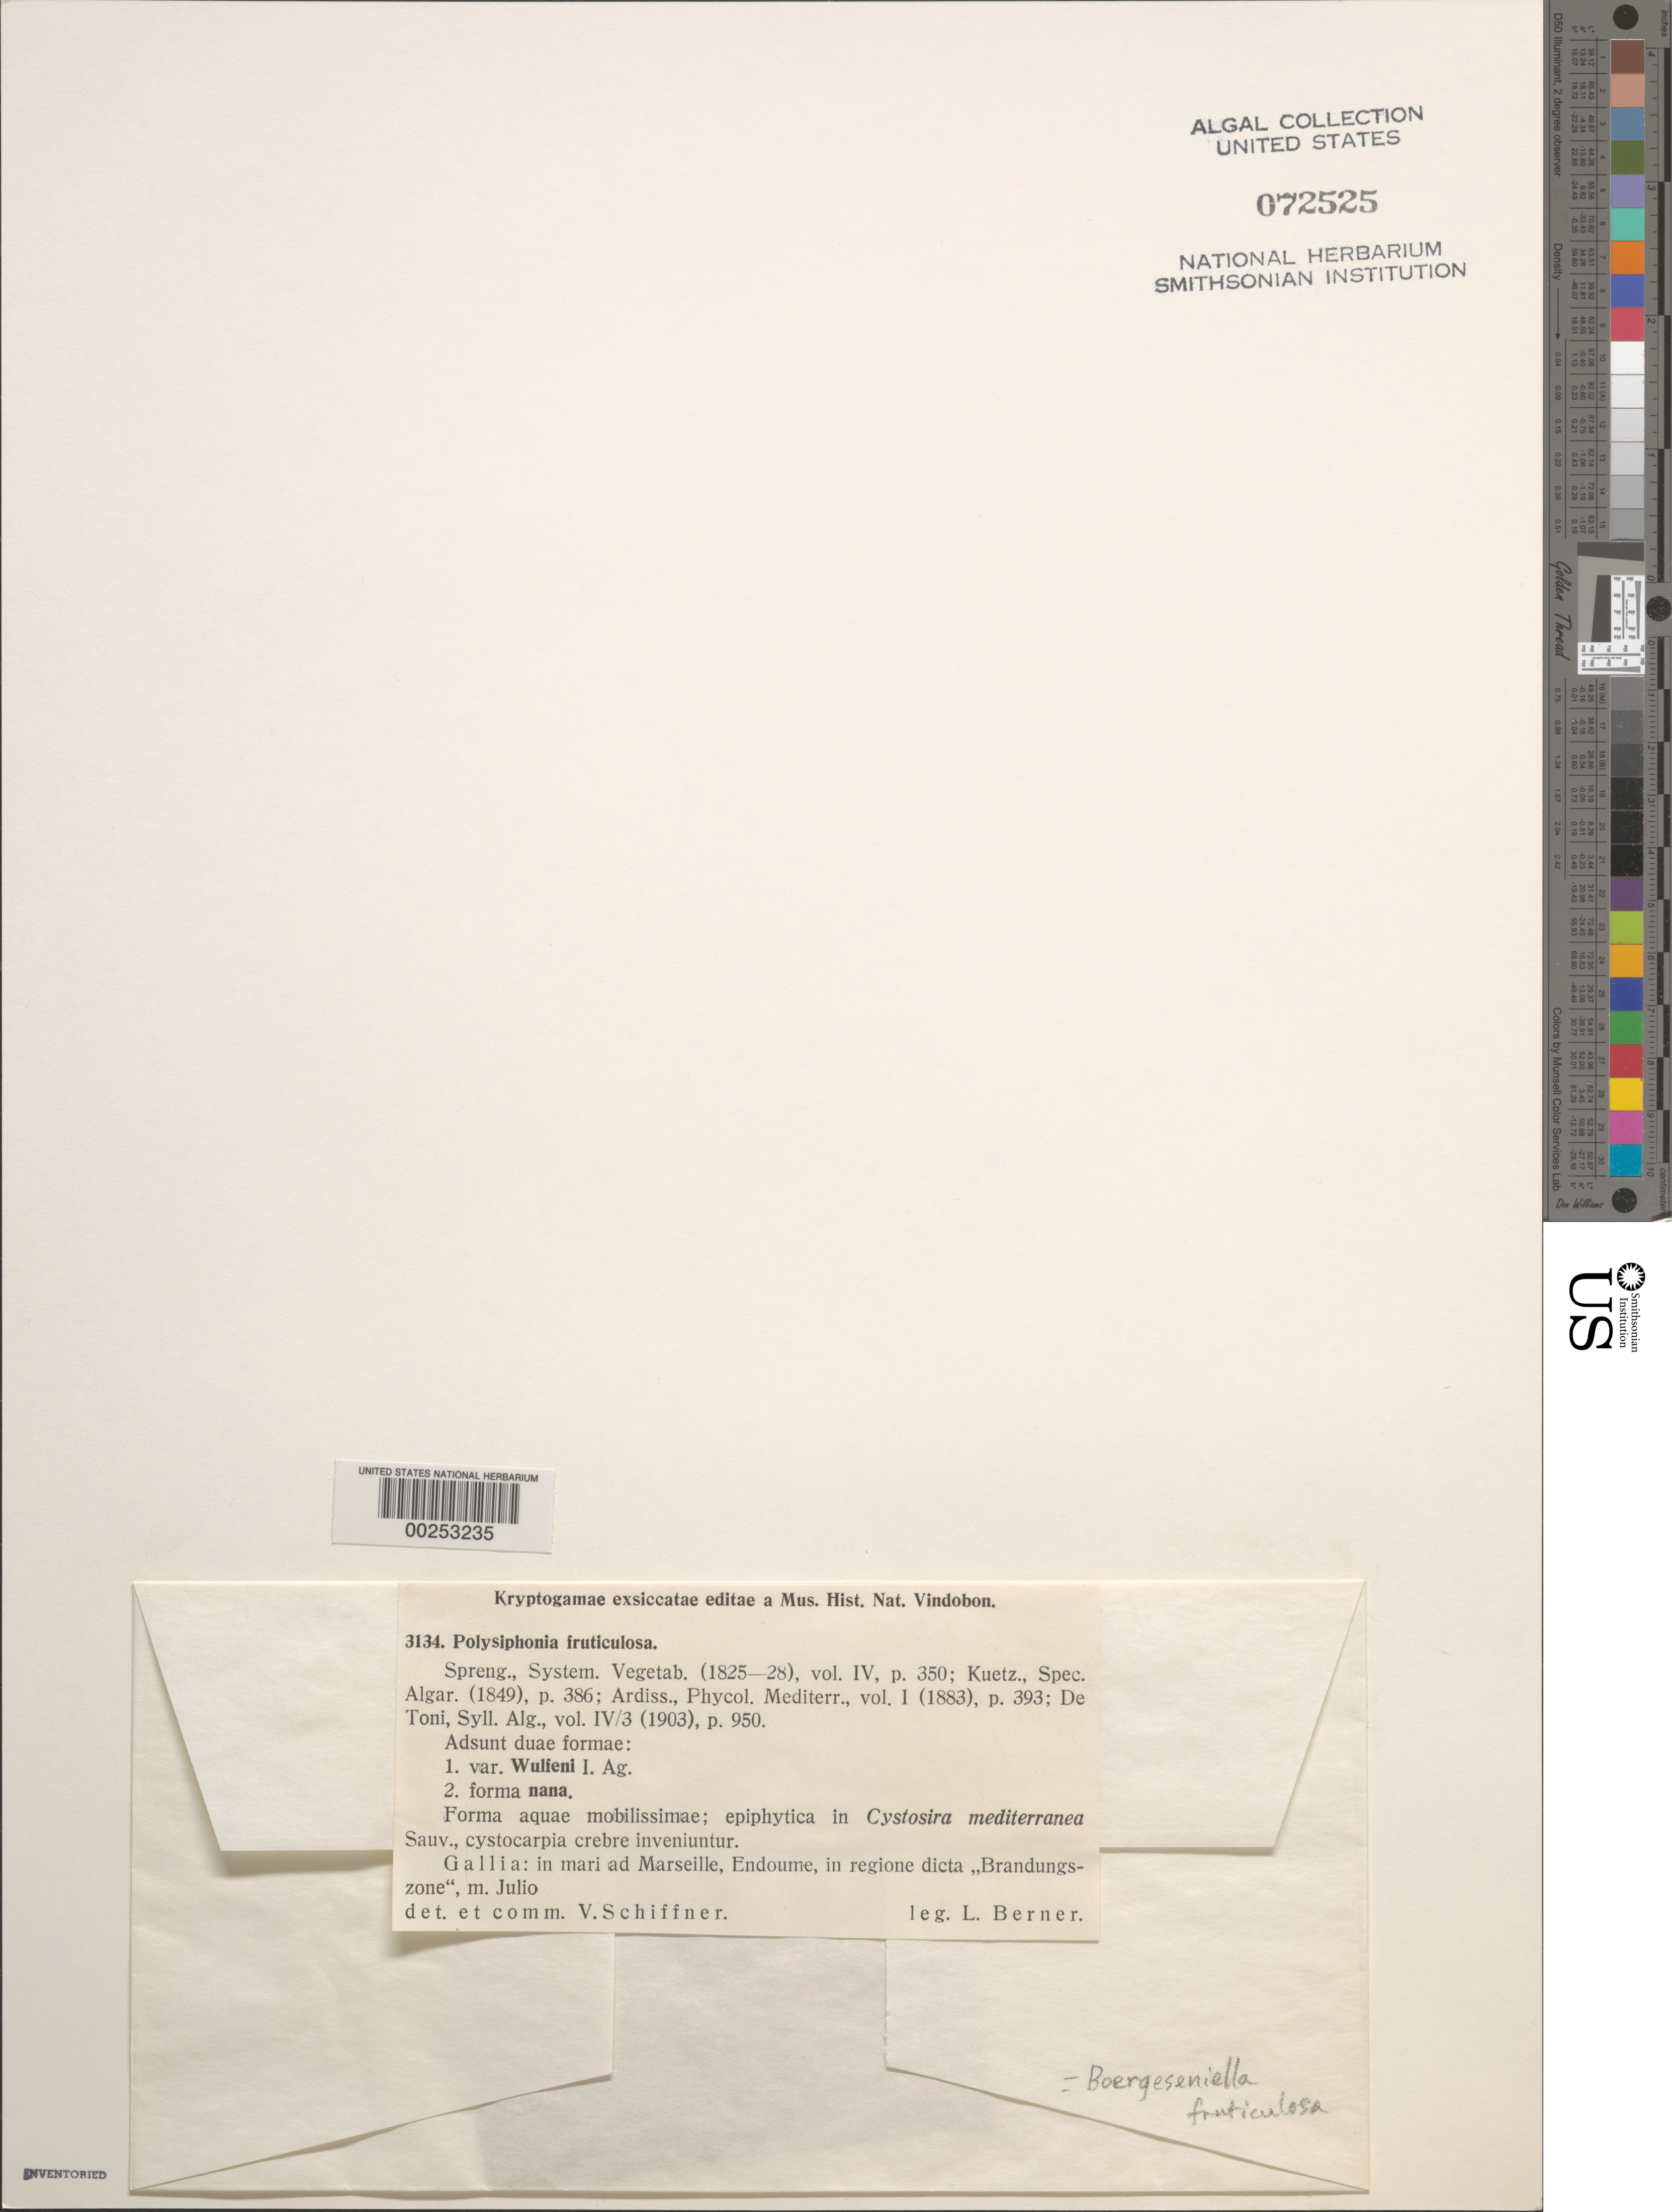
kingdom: Plantae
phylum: Rhodophyta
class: Florideophyceae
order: Ceramiales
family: Rhodomelaceae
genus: Boergeseniella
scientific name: Boergeseniella fruticulosa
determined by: Schiffner, V.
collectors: L. Berner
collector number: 3134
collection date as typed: Jul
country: France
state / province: Provence-Alpes-Côte d'Azur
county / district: Bouches-Du-Rhône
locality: Marseille, Endoume, Brandungszone, Gulf of Lions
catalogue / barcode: US 72525